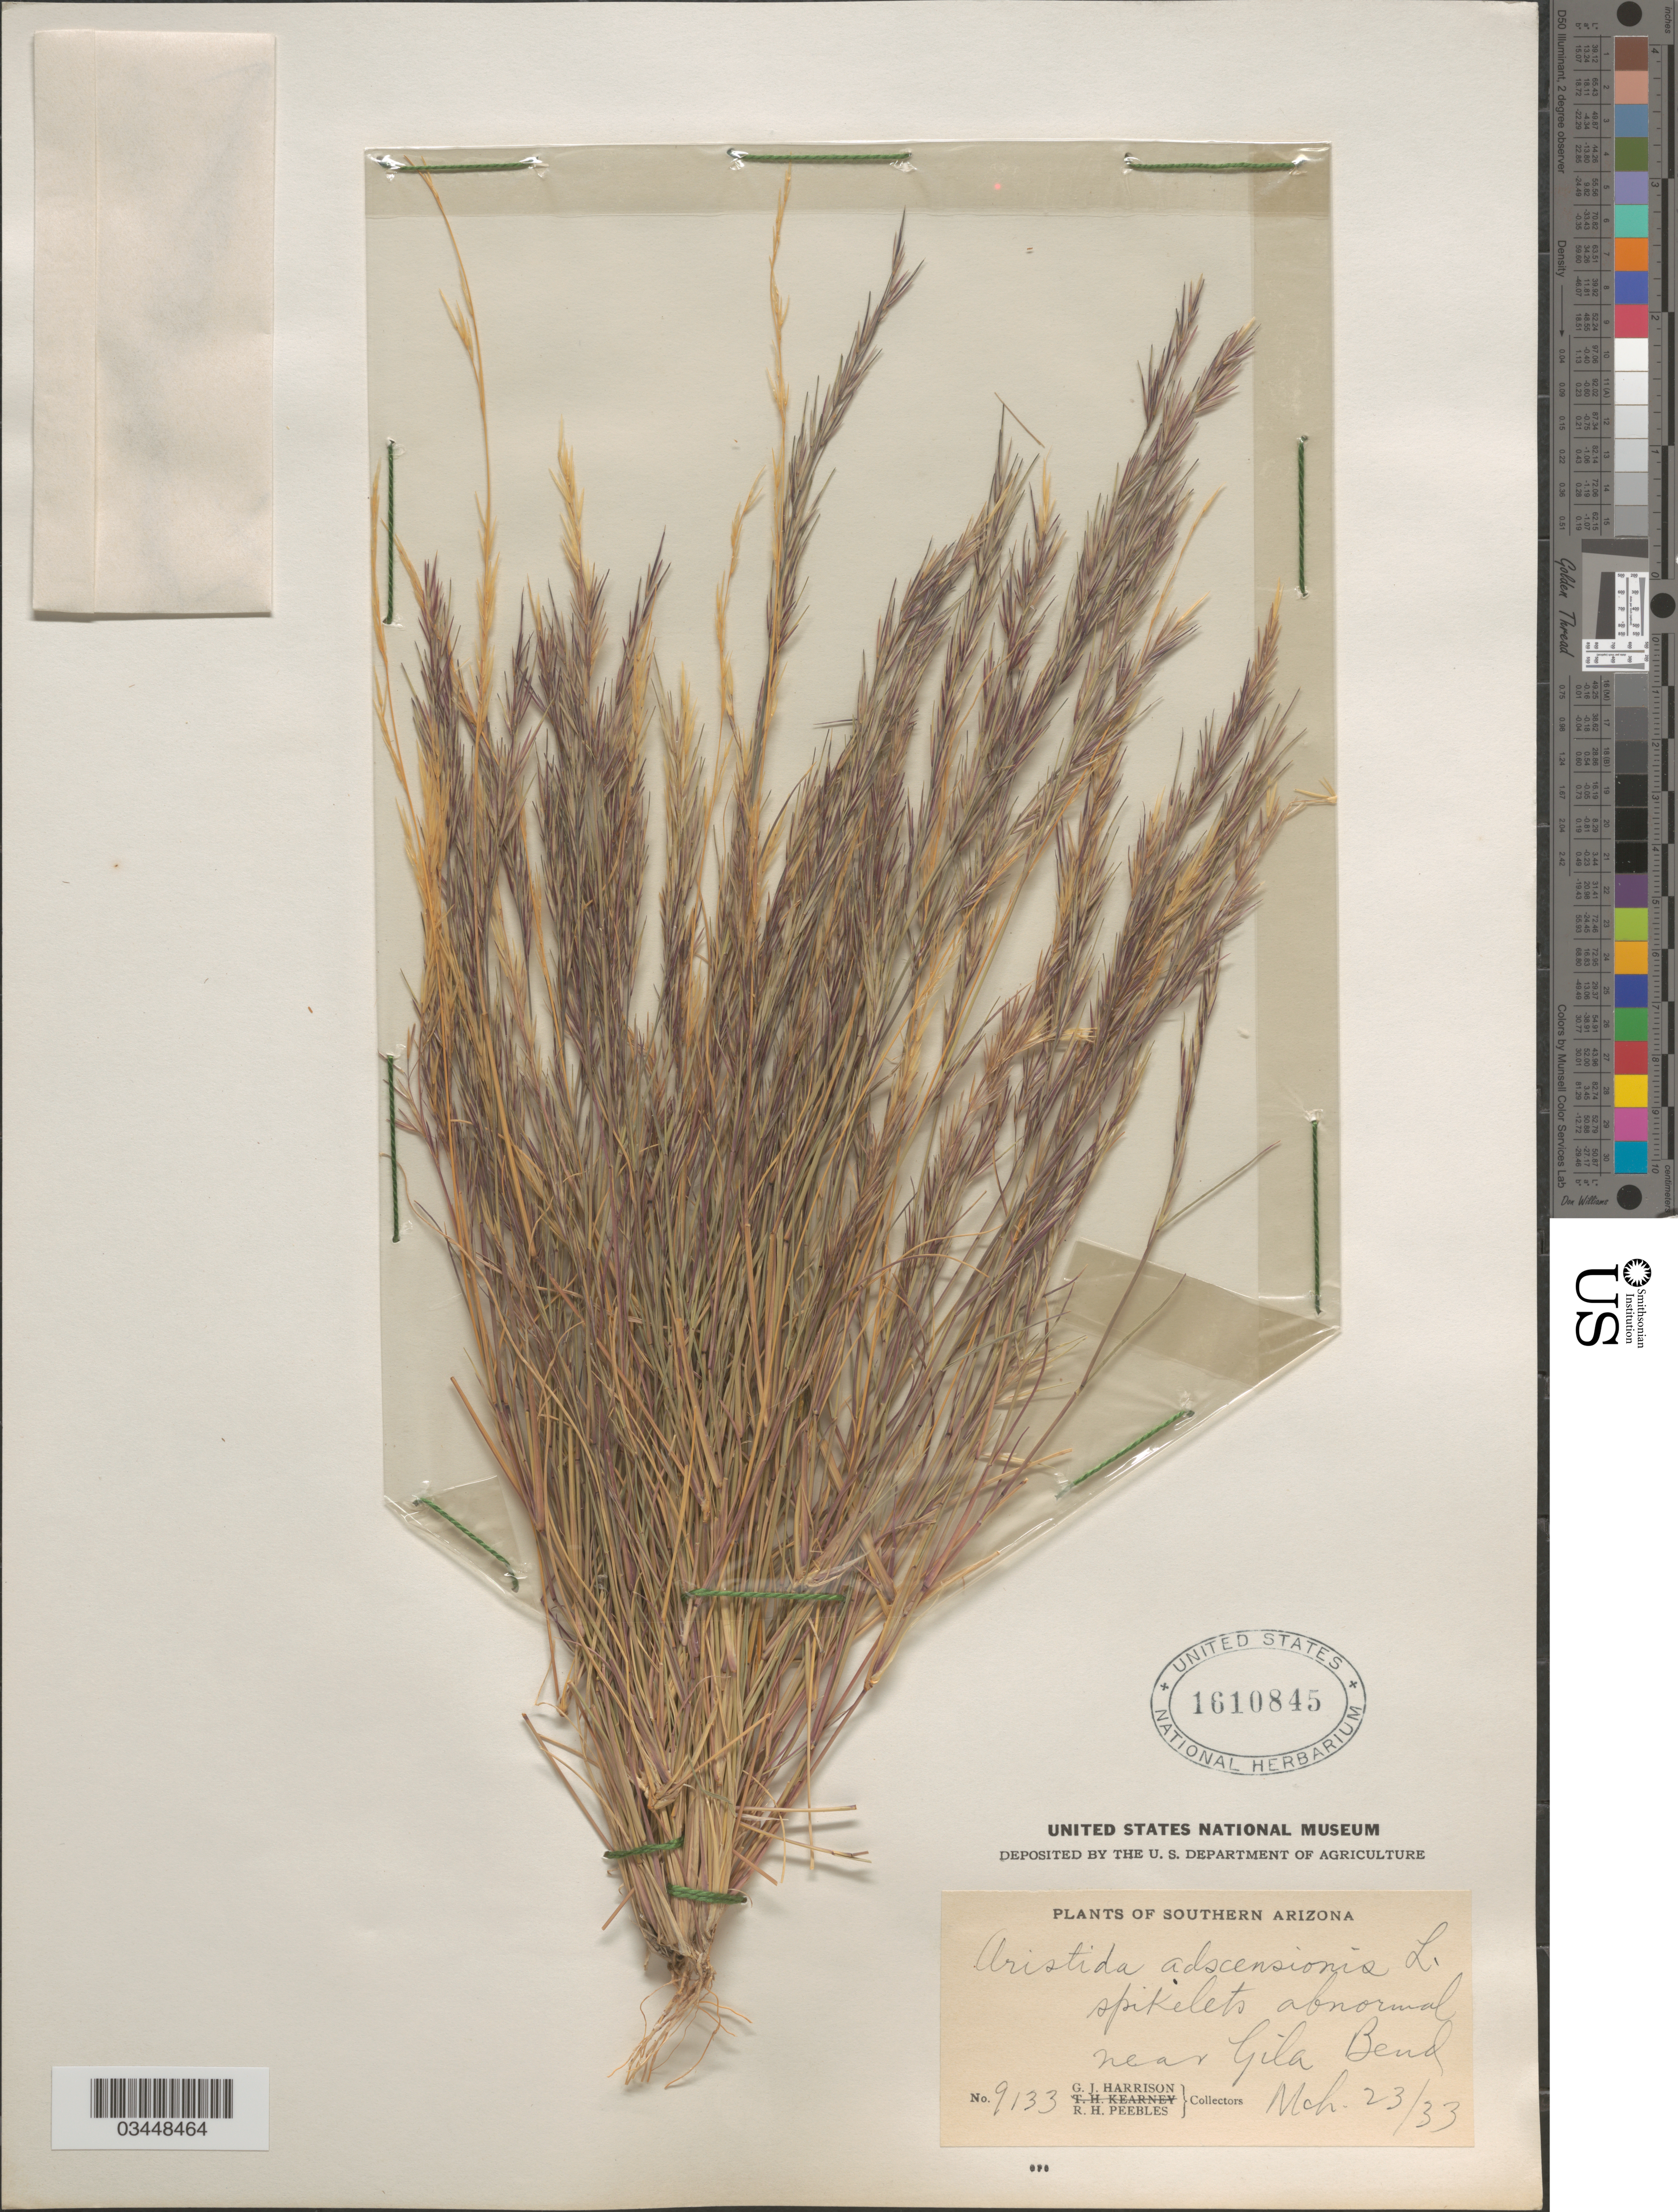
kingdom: Plantae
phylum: Tracheophyta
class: Liliopsida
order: Poales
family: Poaceae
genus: Aristida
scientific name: Aristida adscensionis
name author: L.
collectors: G. J. Harrison & R. H. Peebles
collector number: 9133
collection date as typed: Transcribed d/m/y: 23/3/33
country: United States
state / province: Arizona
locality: Southern Arizona. Near Gila Bend.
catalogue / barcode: US 1610845